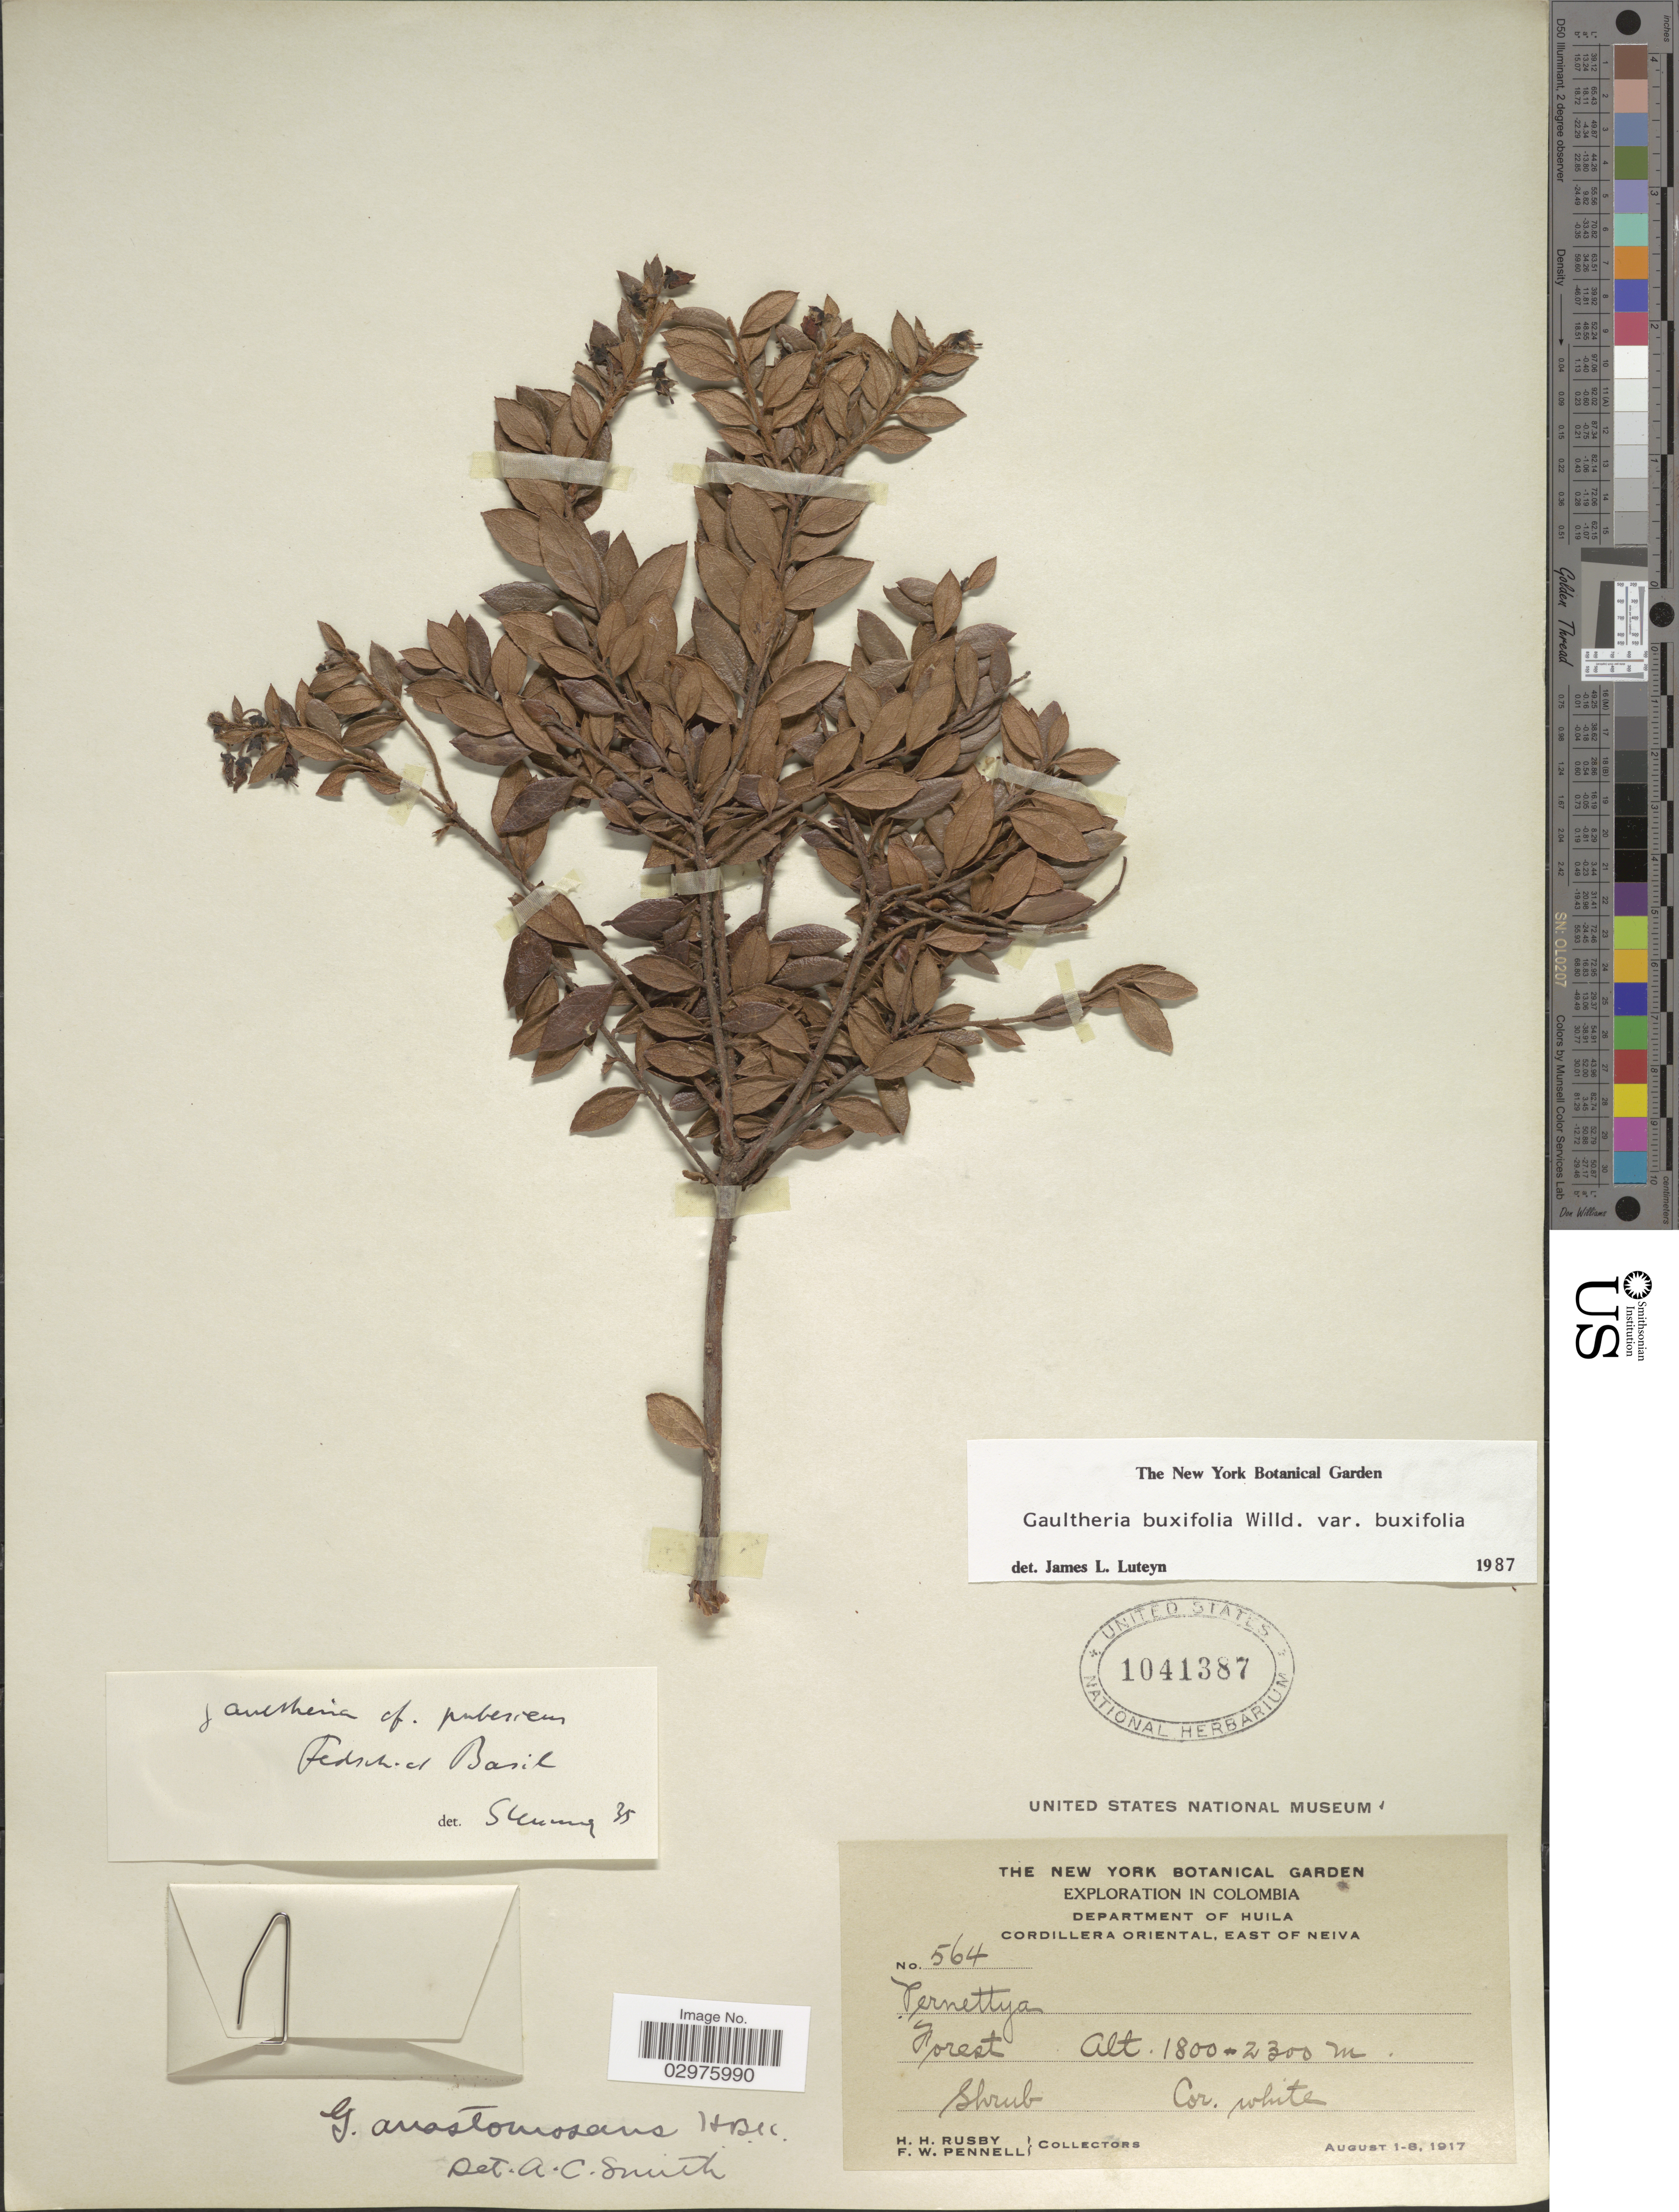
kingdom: Plantae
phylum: Tracheophyta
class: Magnoliopsida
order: Ericales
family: Ericaceae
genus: Gaultheria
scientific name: Gaultheria buxifolia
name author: Willd.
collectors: H. H. Rusby & F. W. Pennell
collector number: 564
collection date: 1917-08-01/1917-08-08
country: Colombia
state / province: Huila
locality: Department of Huila. Cordillera Oriental, East of Neiva.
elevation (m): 1800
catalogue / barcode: US 1041387